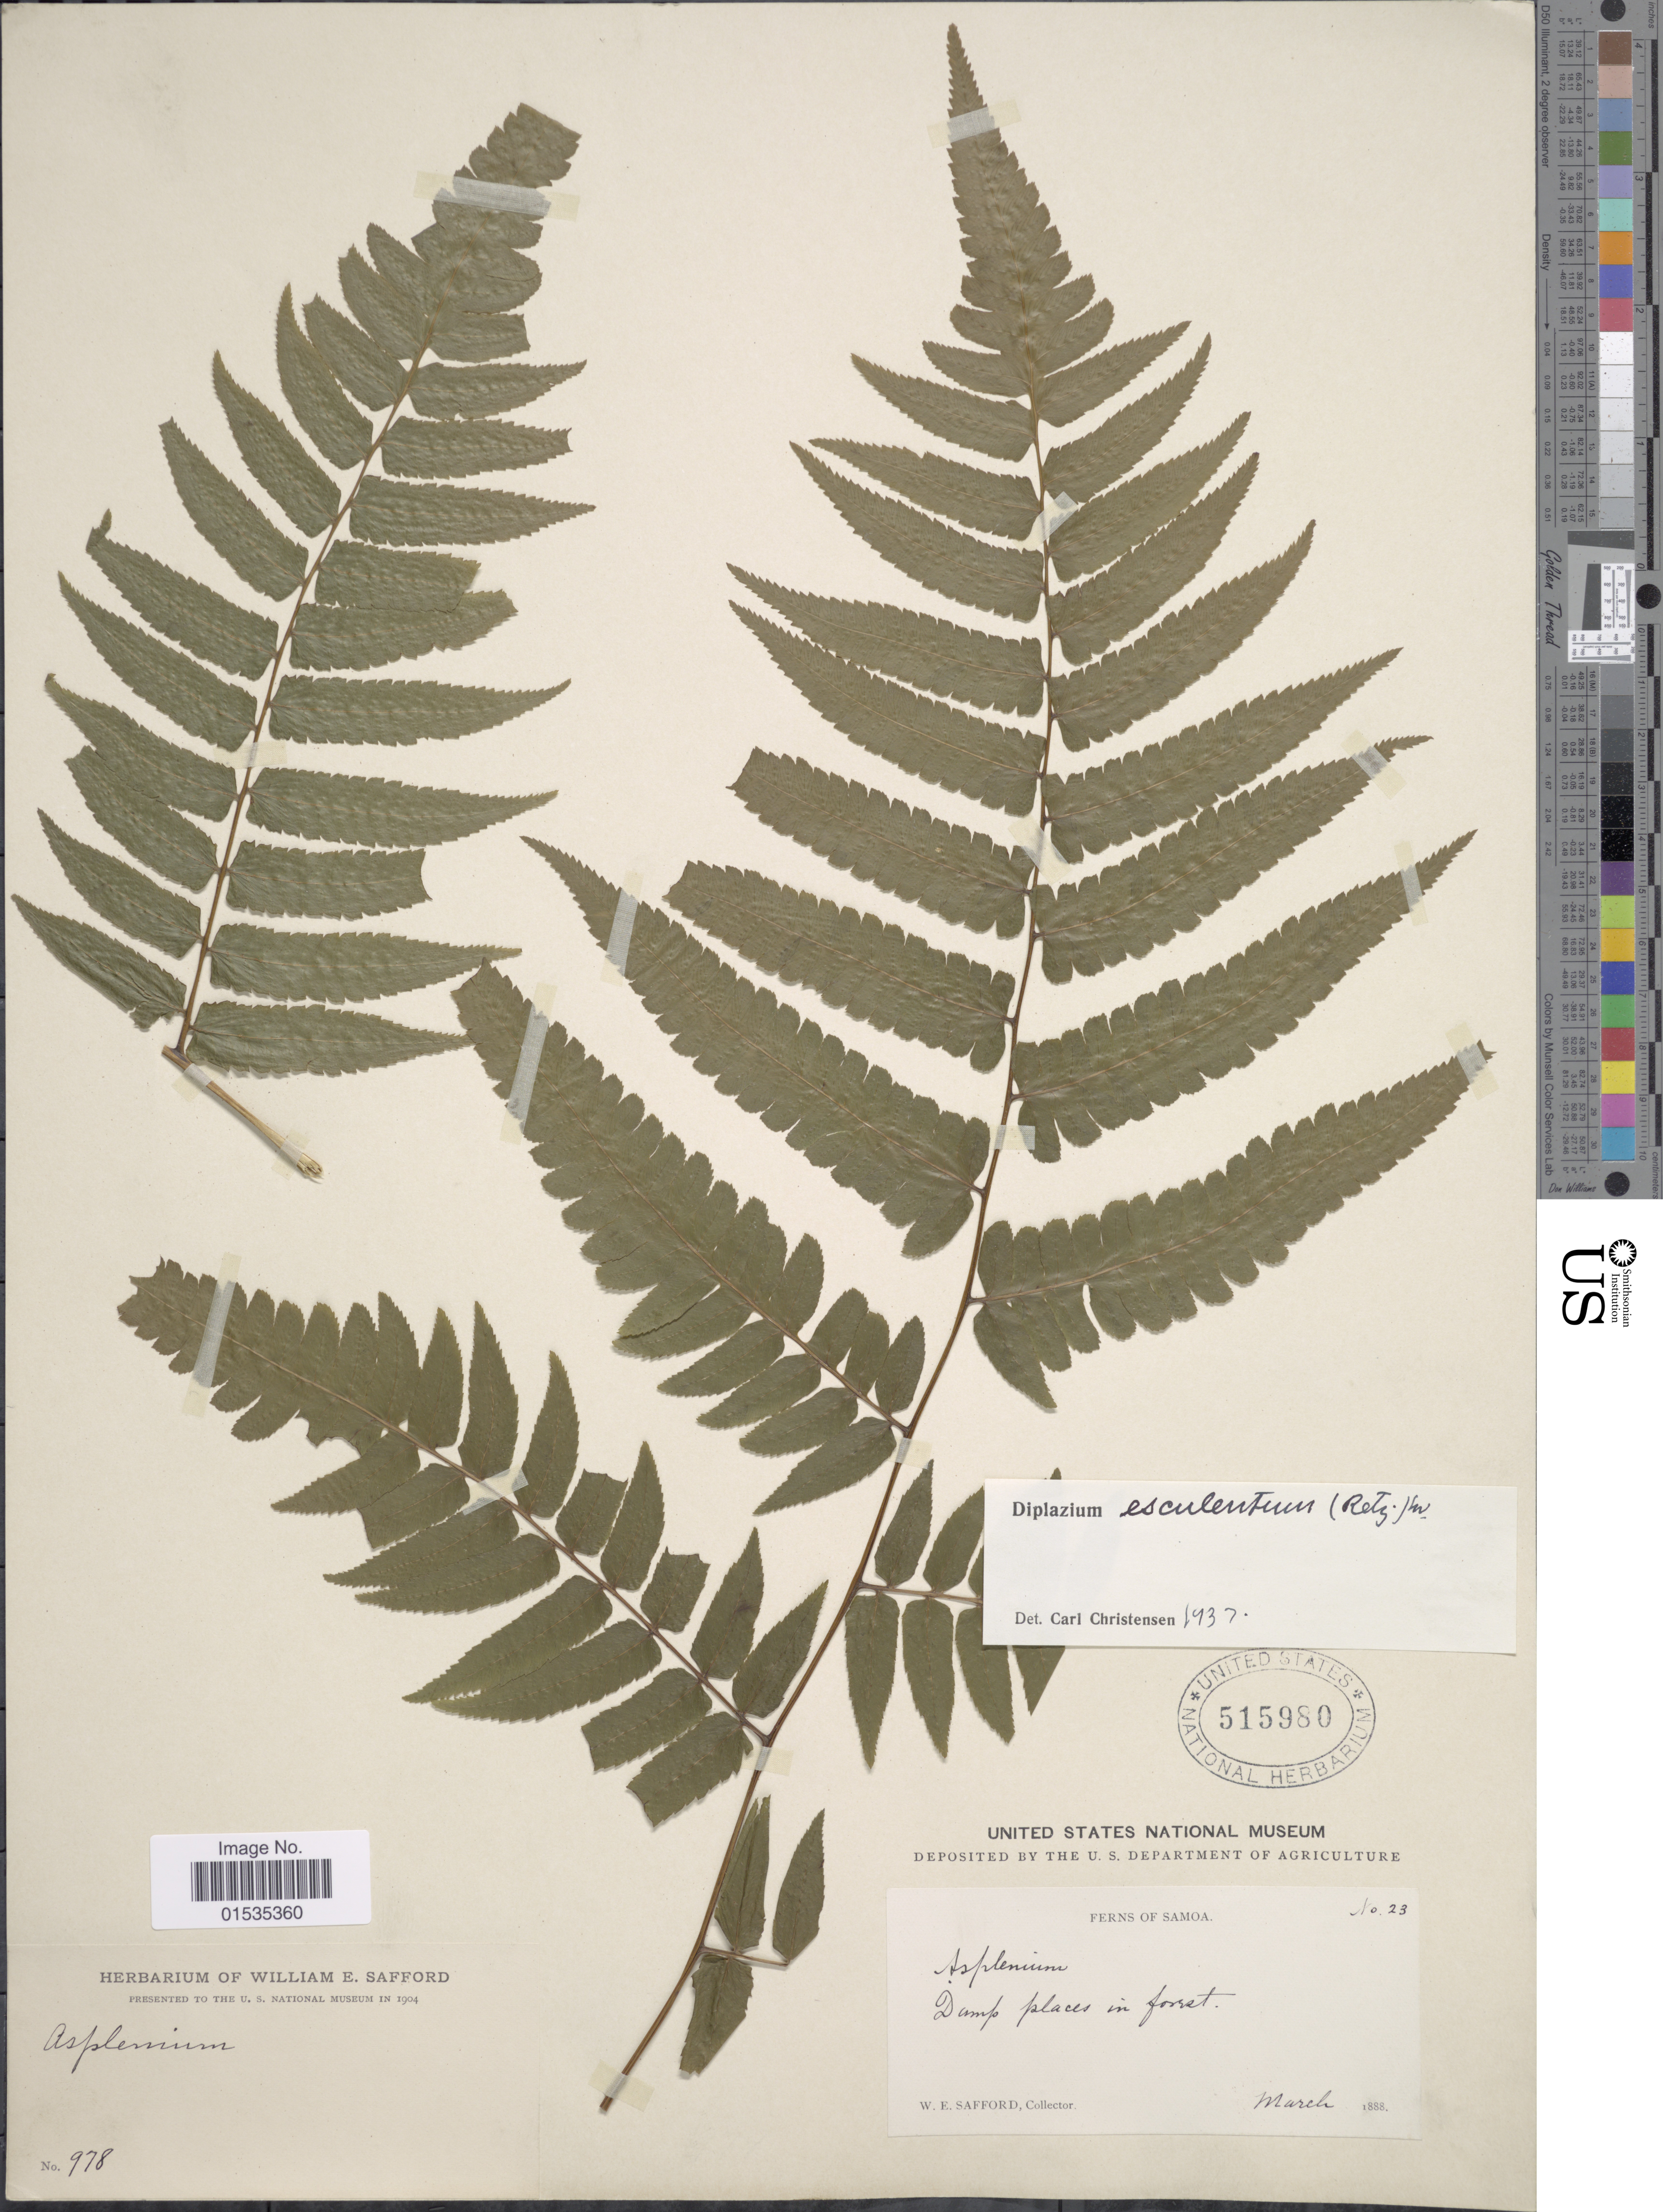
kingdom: Plantae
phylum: Tracheophyta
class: Polypodiopsida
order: Polypodiales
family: Athyriaceae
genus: Diplazium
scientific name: Diplazium esculentum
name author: (Retz.) Sw.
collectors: W. E. Safford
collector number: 23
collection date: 1888-03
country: American Samoa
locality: Samoa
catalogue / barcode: US 515980